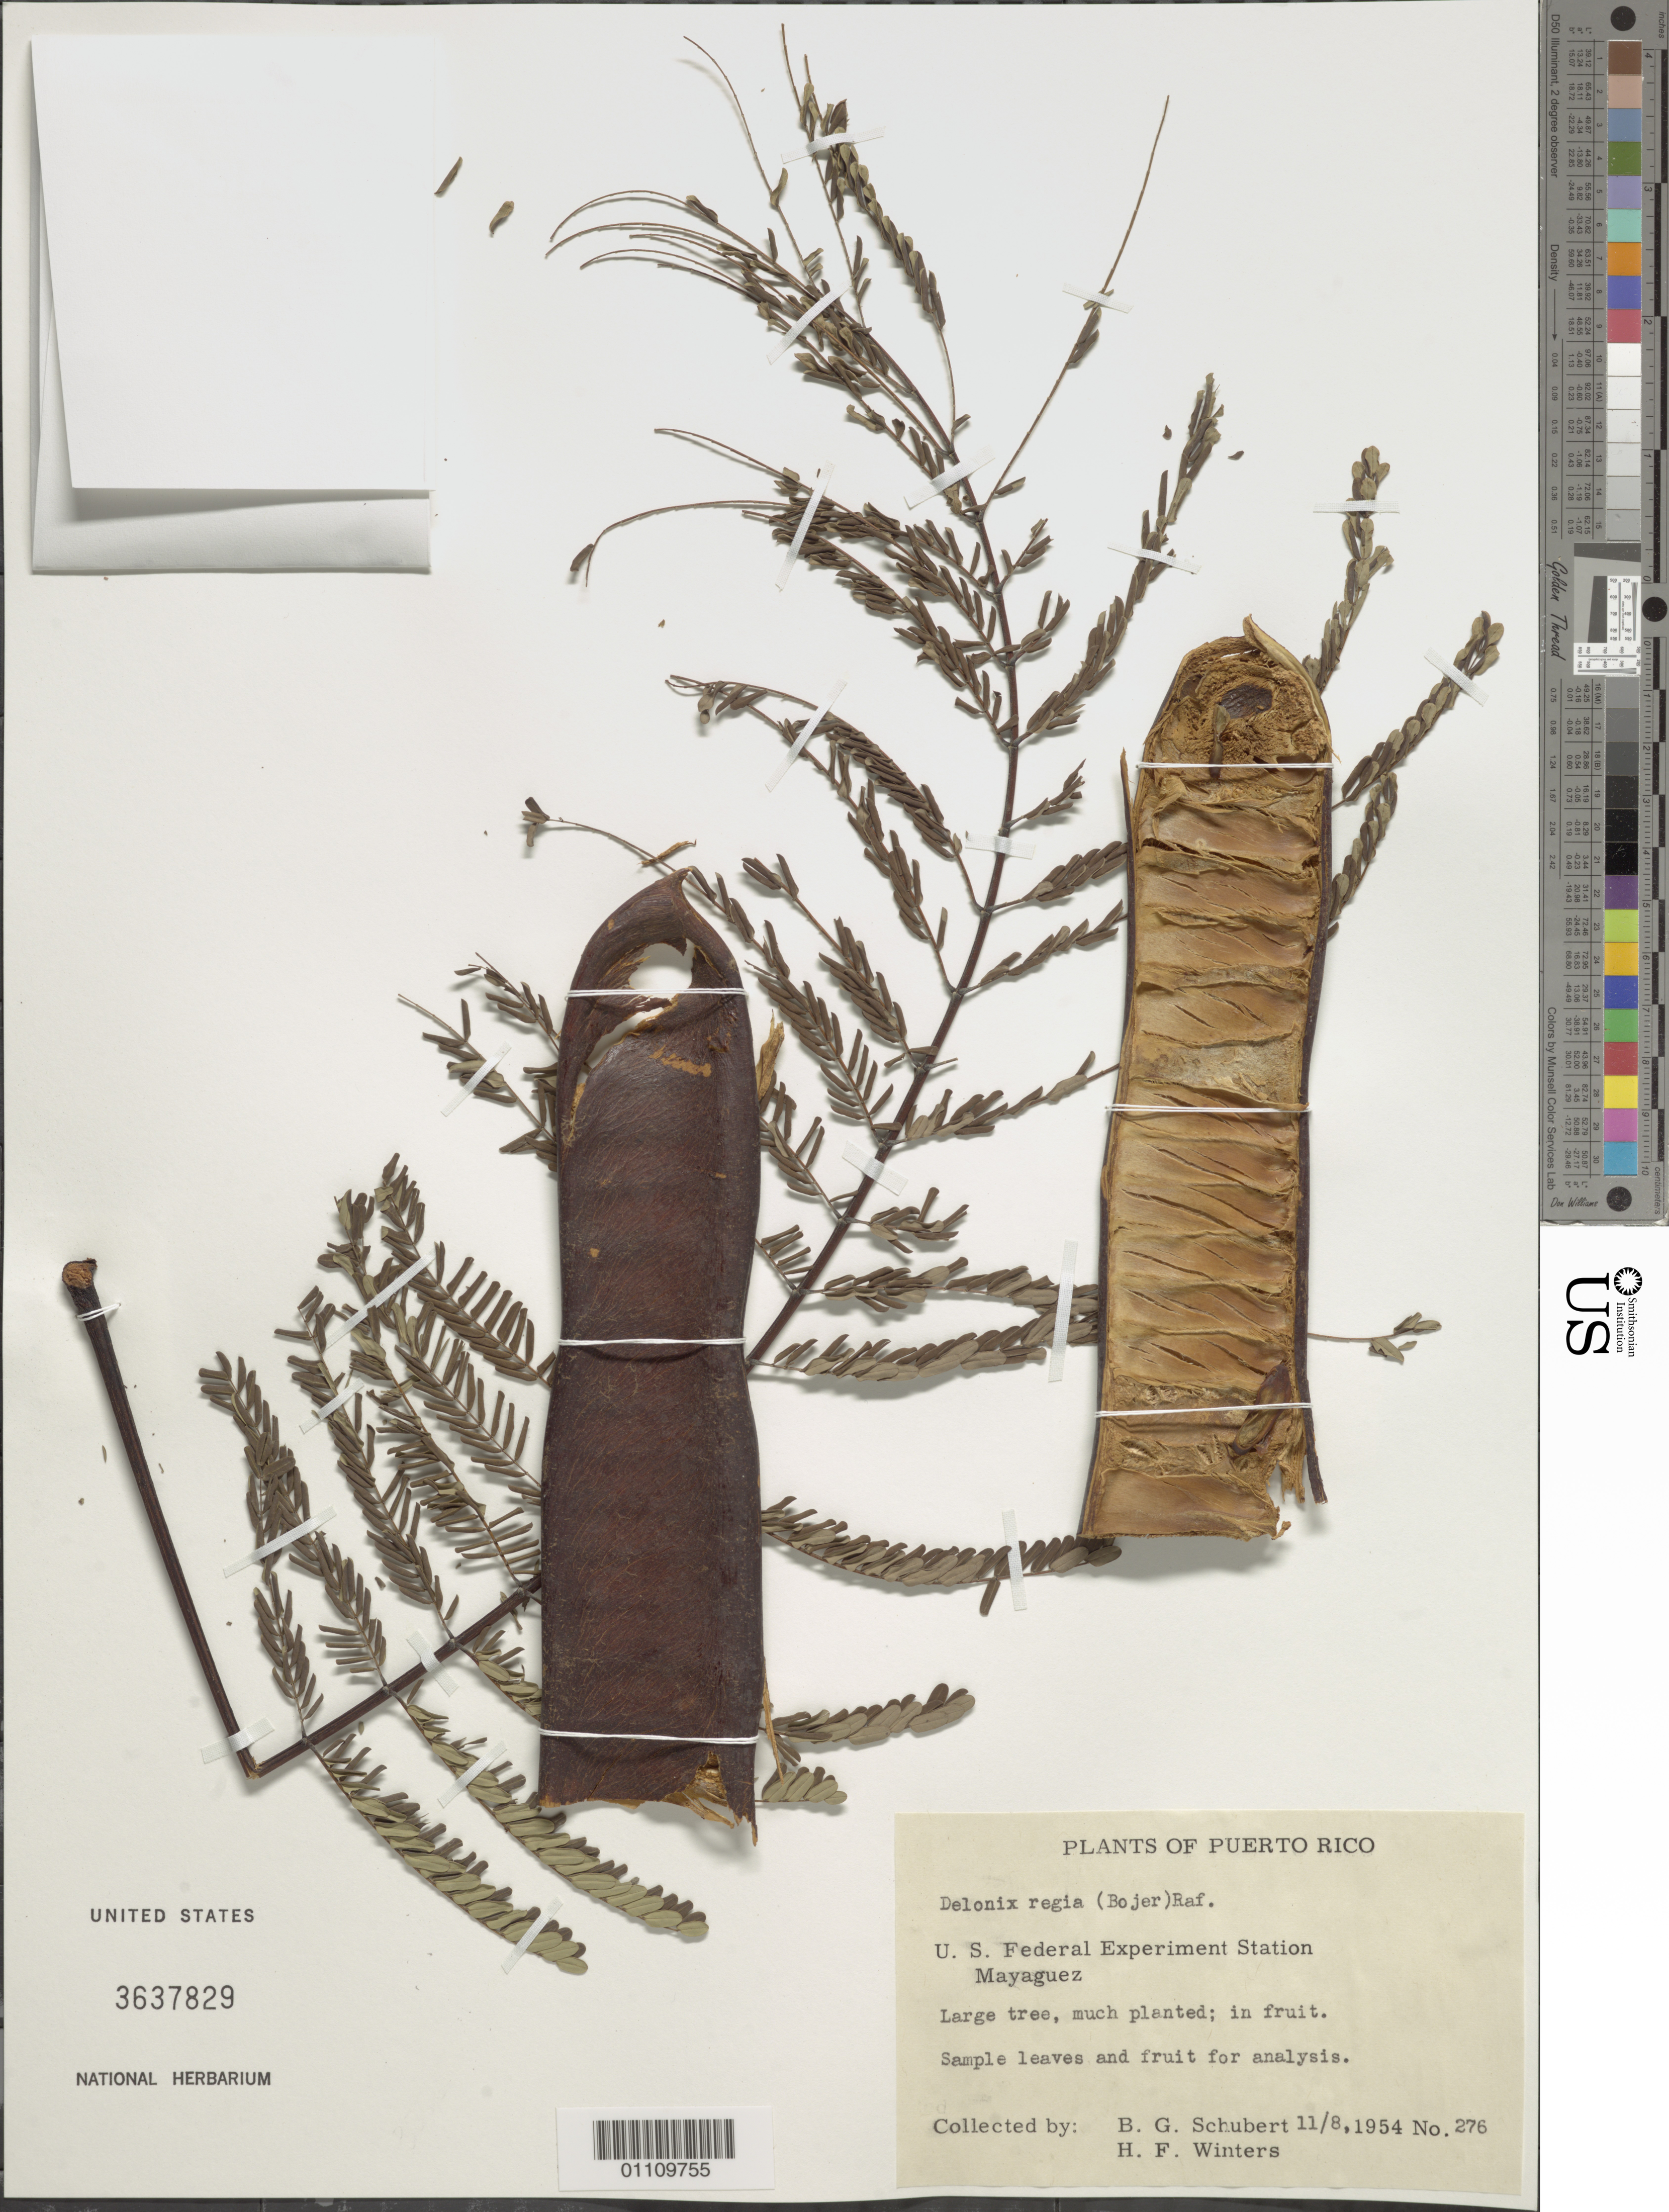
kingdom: Plantae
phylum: Tracheophyta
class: Magnoliopsida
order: Fabales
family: Fabaceae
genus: Delonix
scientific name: Delonix regia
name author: (Bojer ex Hook.) Raf.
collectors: B. Schubert & H. Winters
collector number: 276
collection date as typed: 08 Nov 1954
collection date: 1954-11-08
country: Puerto Rico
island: Puerto Rico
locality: Mayaguez, U.S. Federal Experimental Station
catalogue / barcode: US 3637829